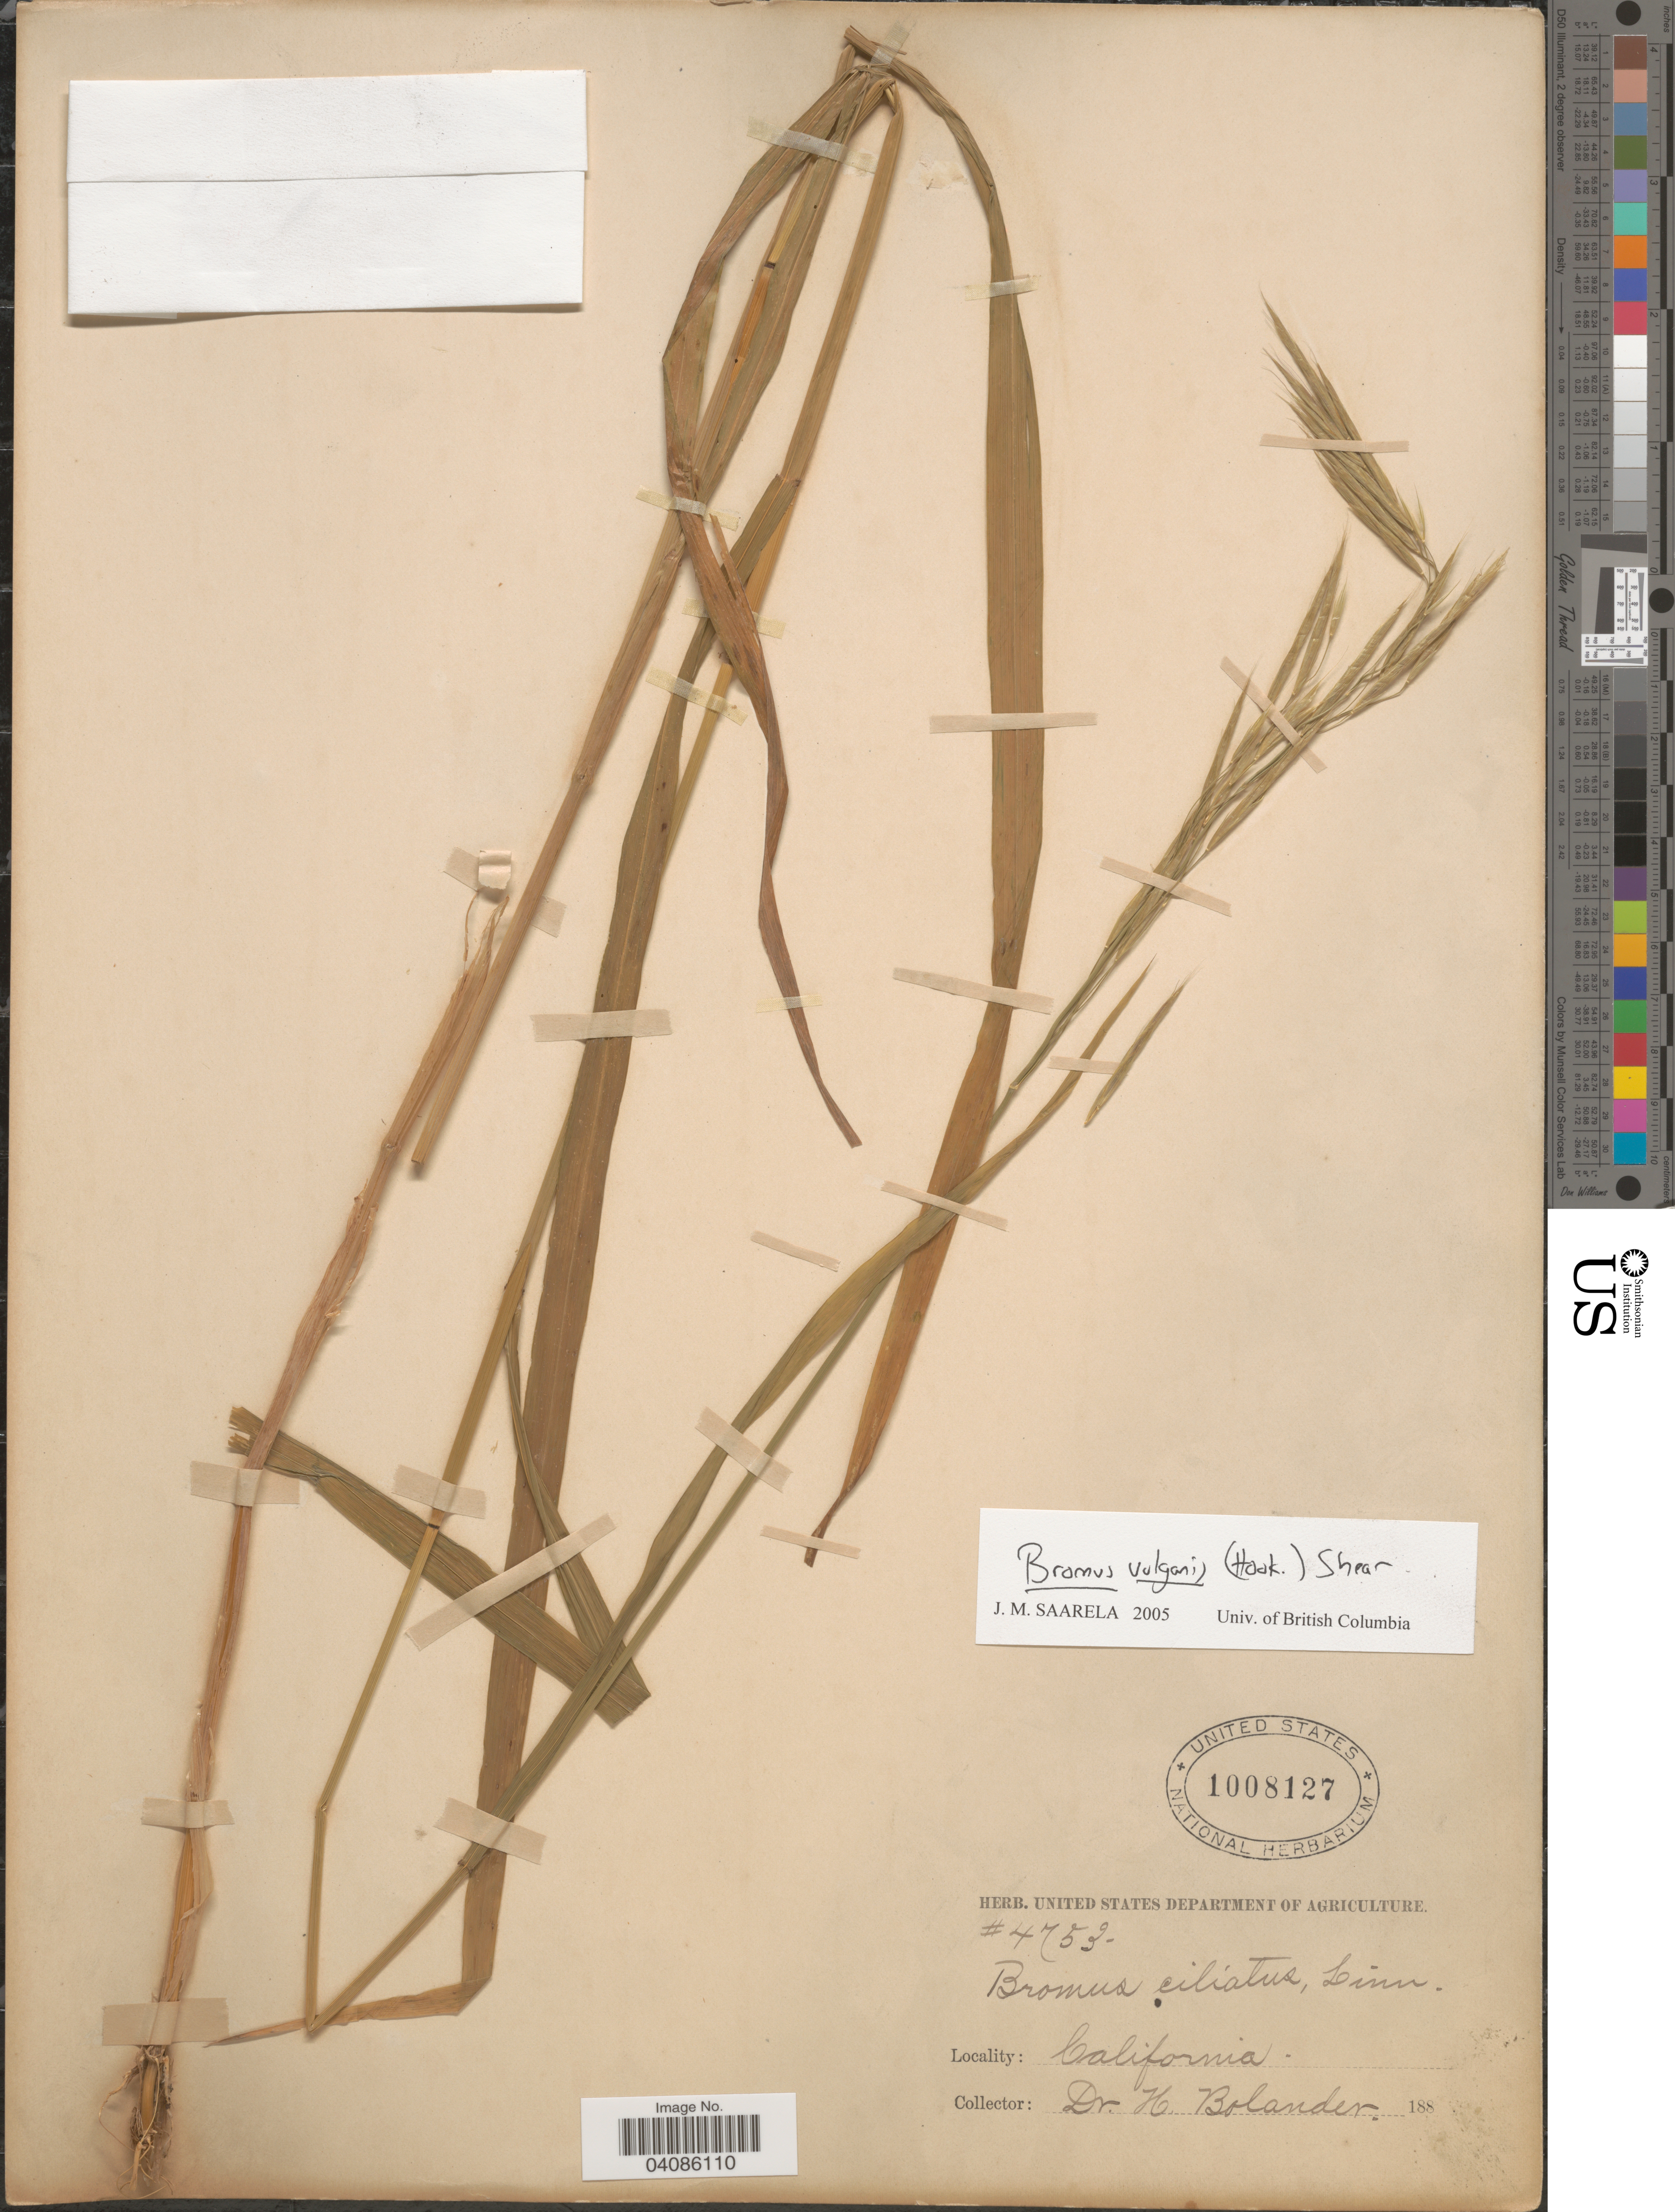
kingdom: Plantae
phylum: Tracheophyta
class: Liliopsida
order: Poales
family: Poaceae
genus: Bromus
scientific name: Bromus vulgaris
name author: (Hook.) Shear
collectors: H. Bolander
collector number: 4753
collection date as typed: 188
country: United States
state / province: California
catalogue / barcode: US 1008127